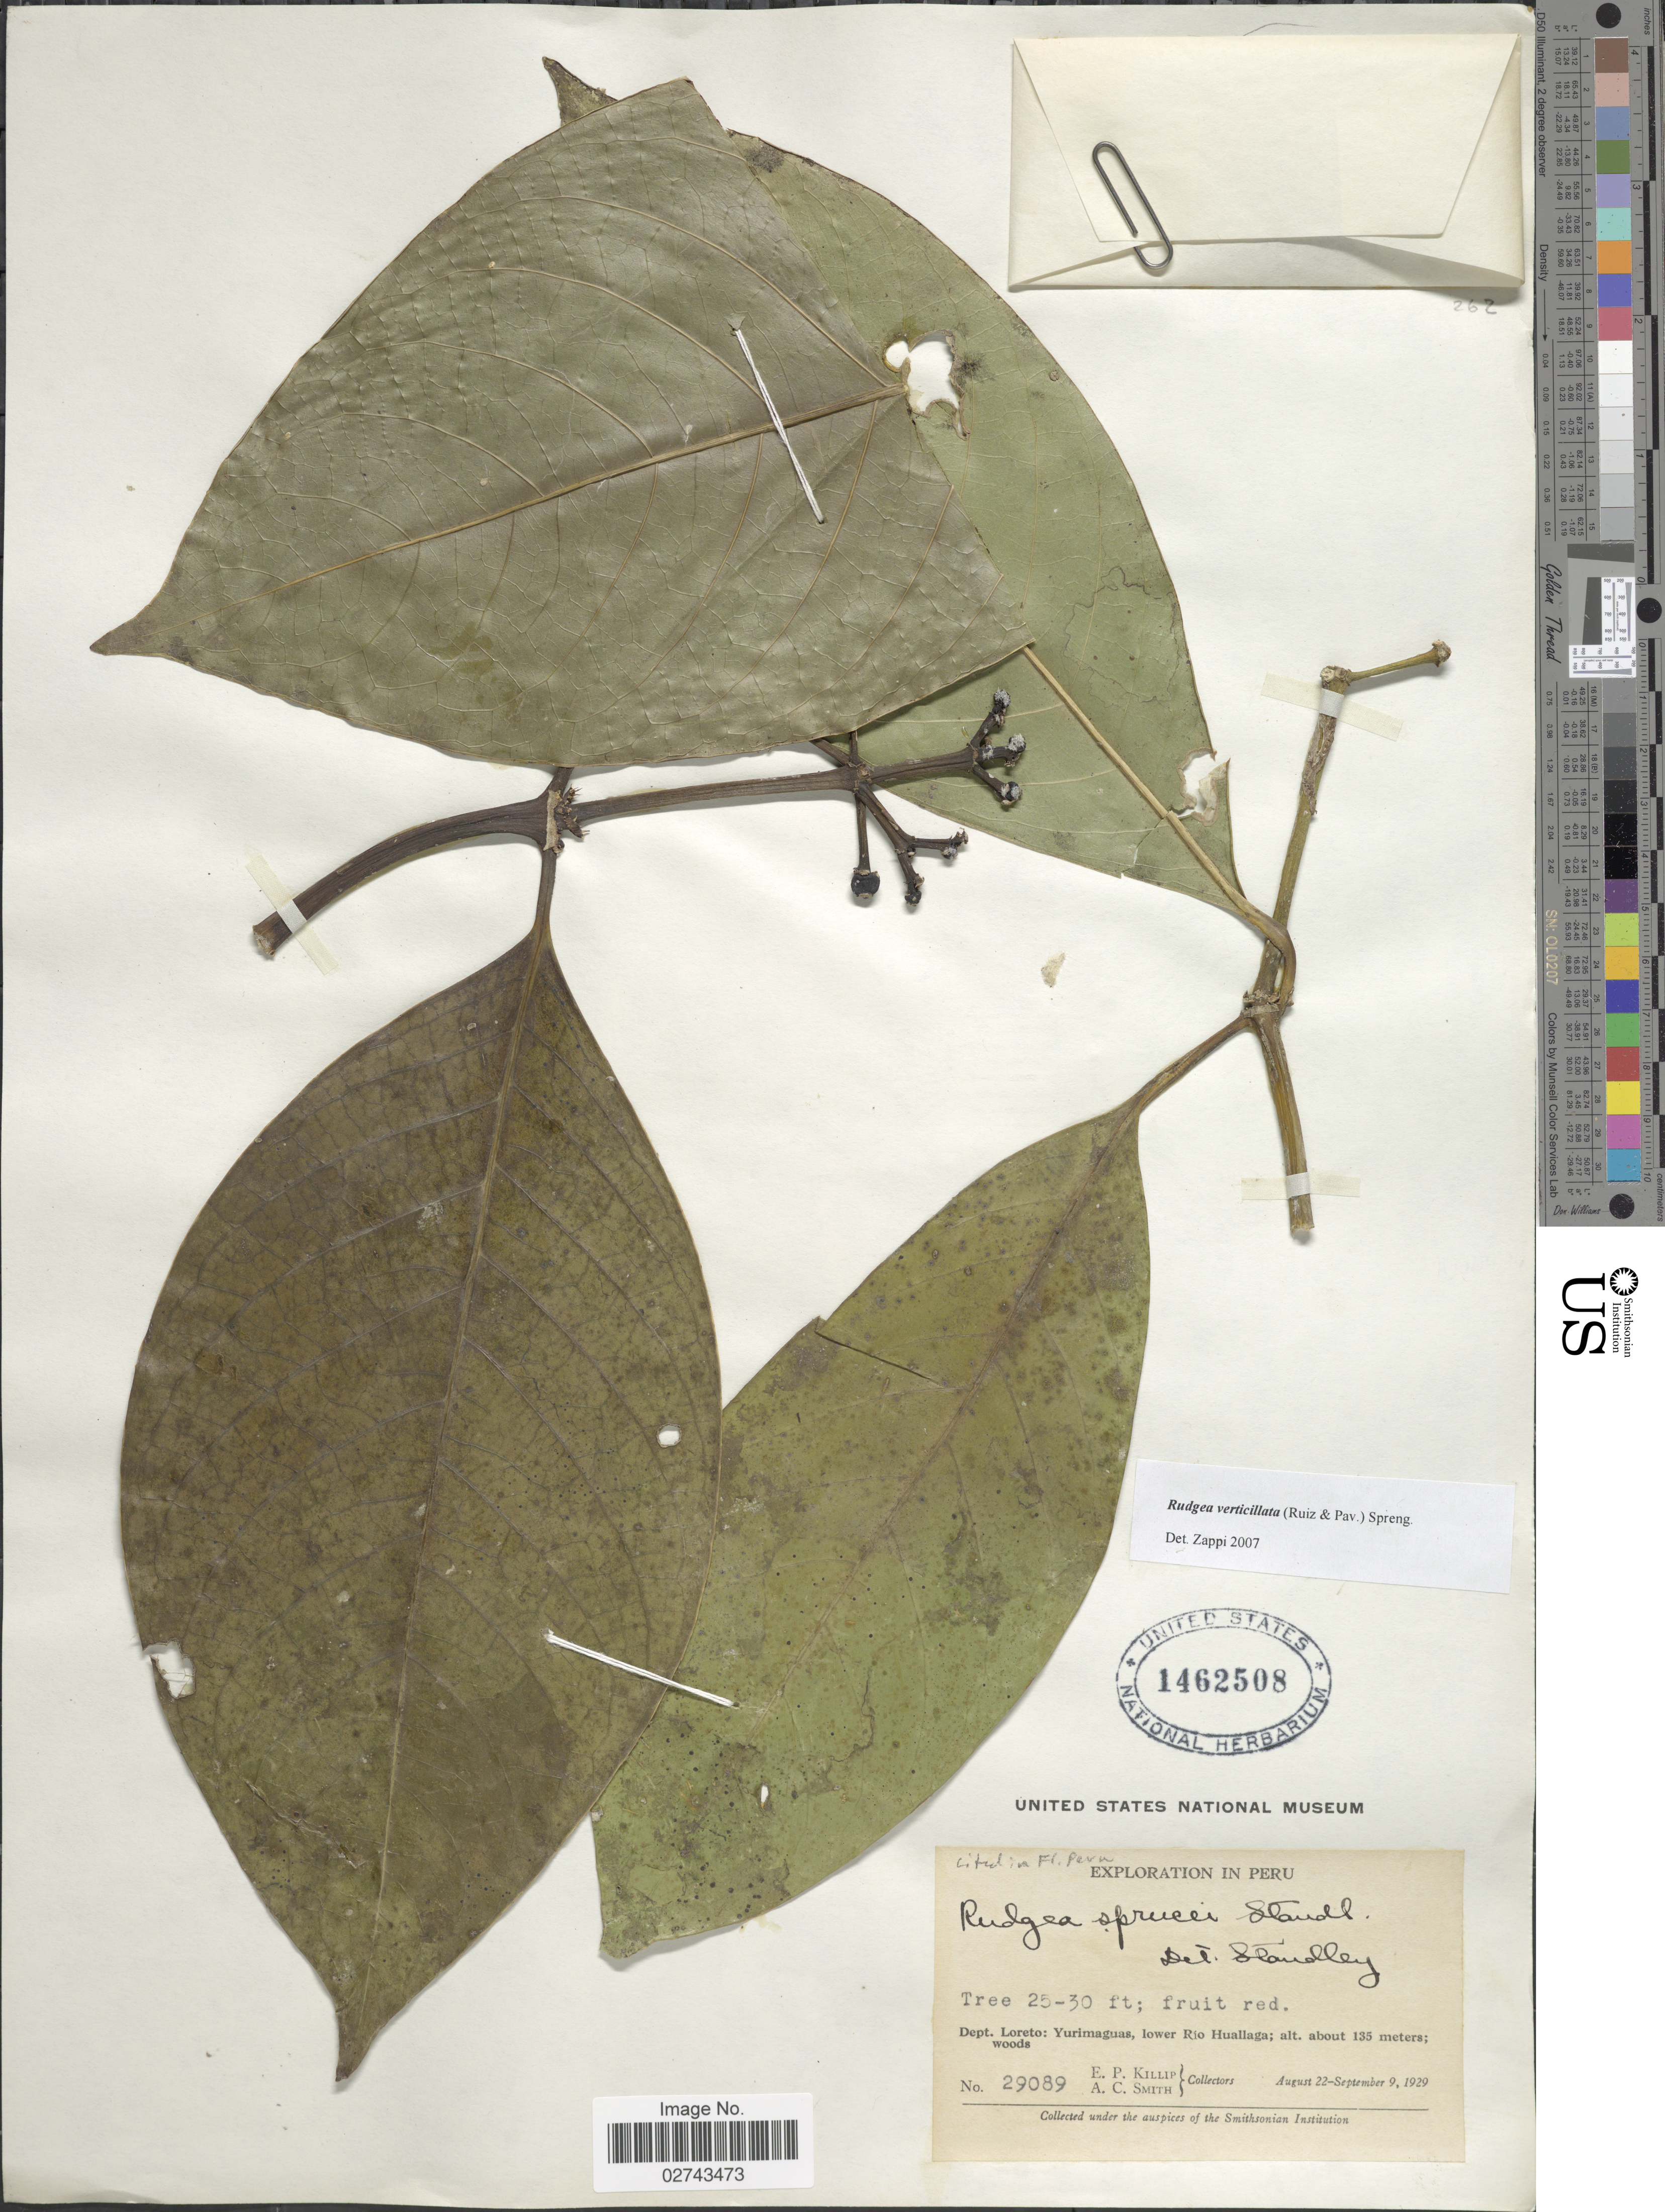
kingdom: Plantae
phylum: Tracheophyta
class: Magnoliopsida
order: Gentianales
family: Rubiaceae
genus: Rudgea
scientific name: Rudgea verticillata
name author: (Ruiz & Pav.) Spreng.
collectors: E. P. Killip & A. C. Smith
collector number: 29089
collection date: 1929-08-22/1929-09-09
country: Peru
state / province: Loreto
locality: Dept. Loreto: Yurimaguas, lower Rio Huallaga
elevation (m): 135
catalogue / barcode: US 1462508